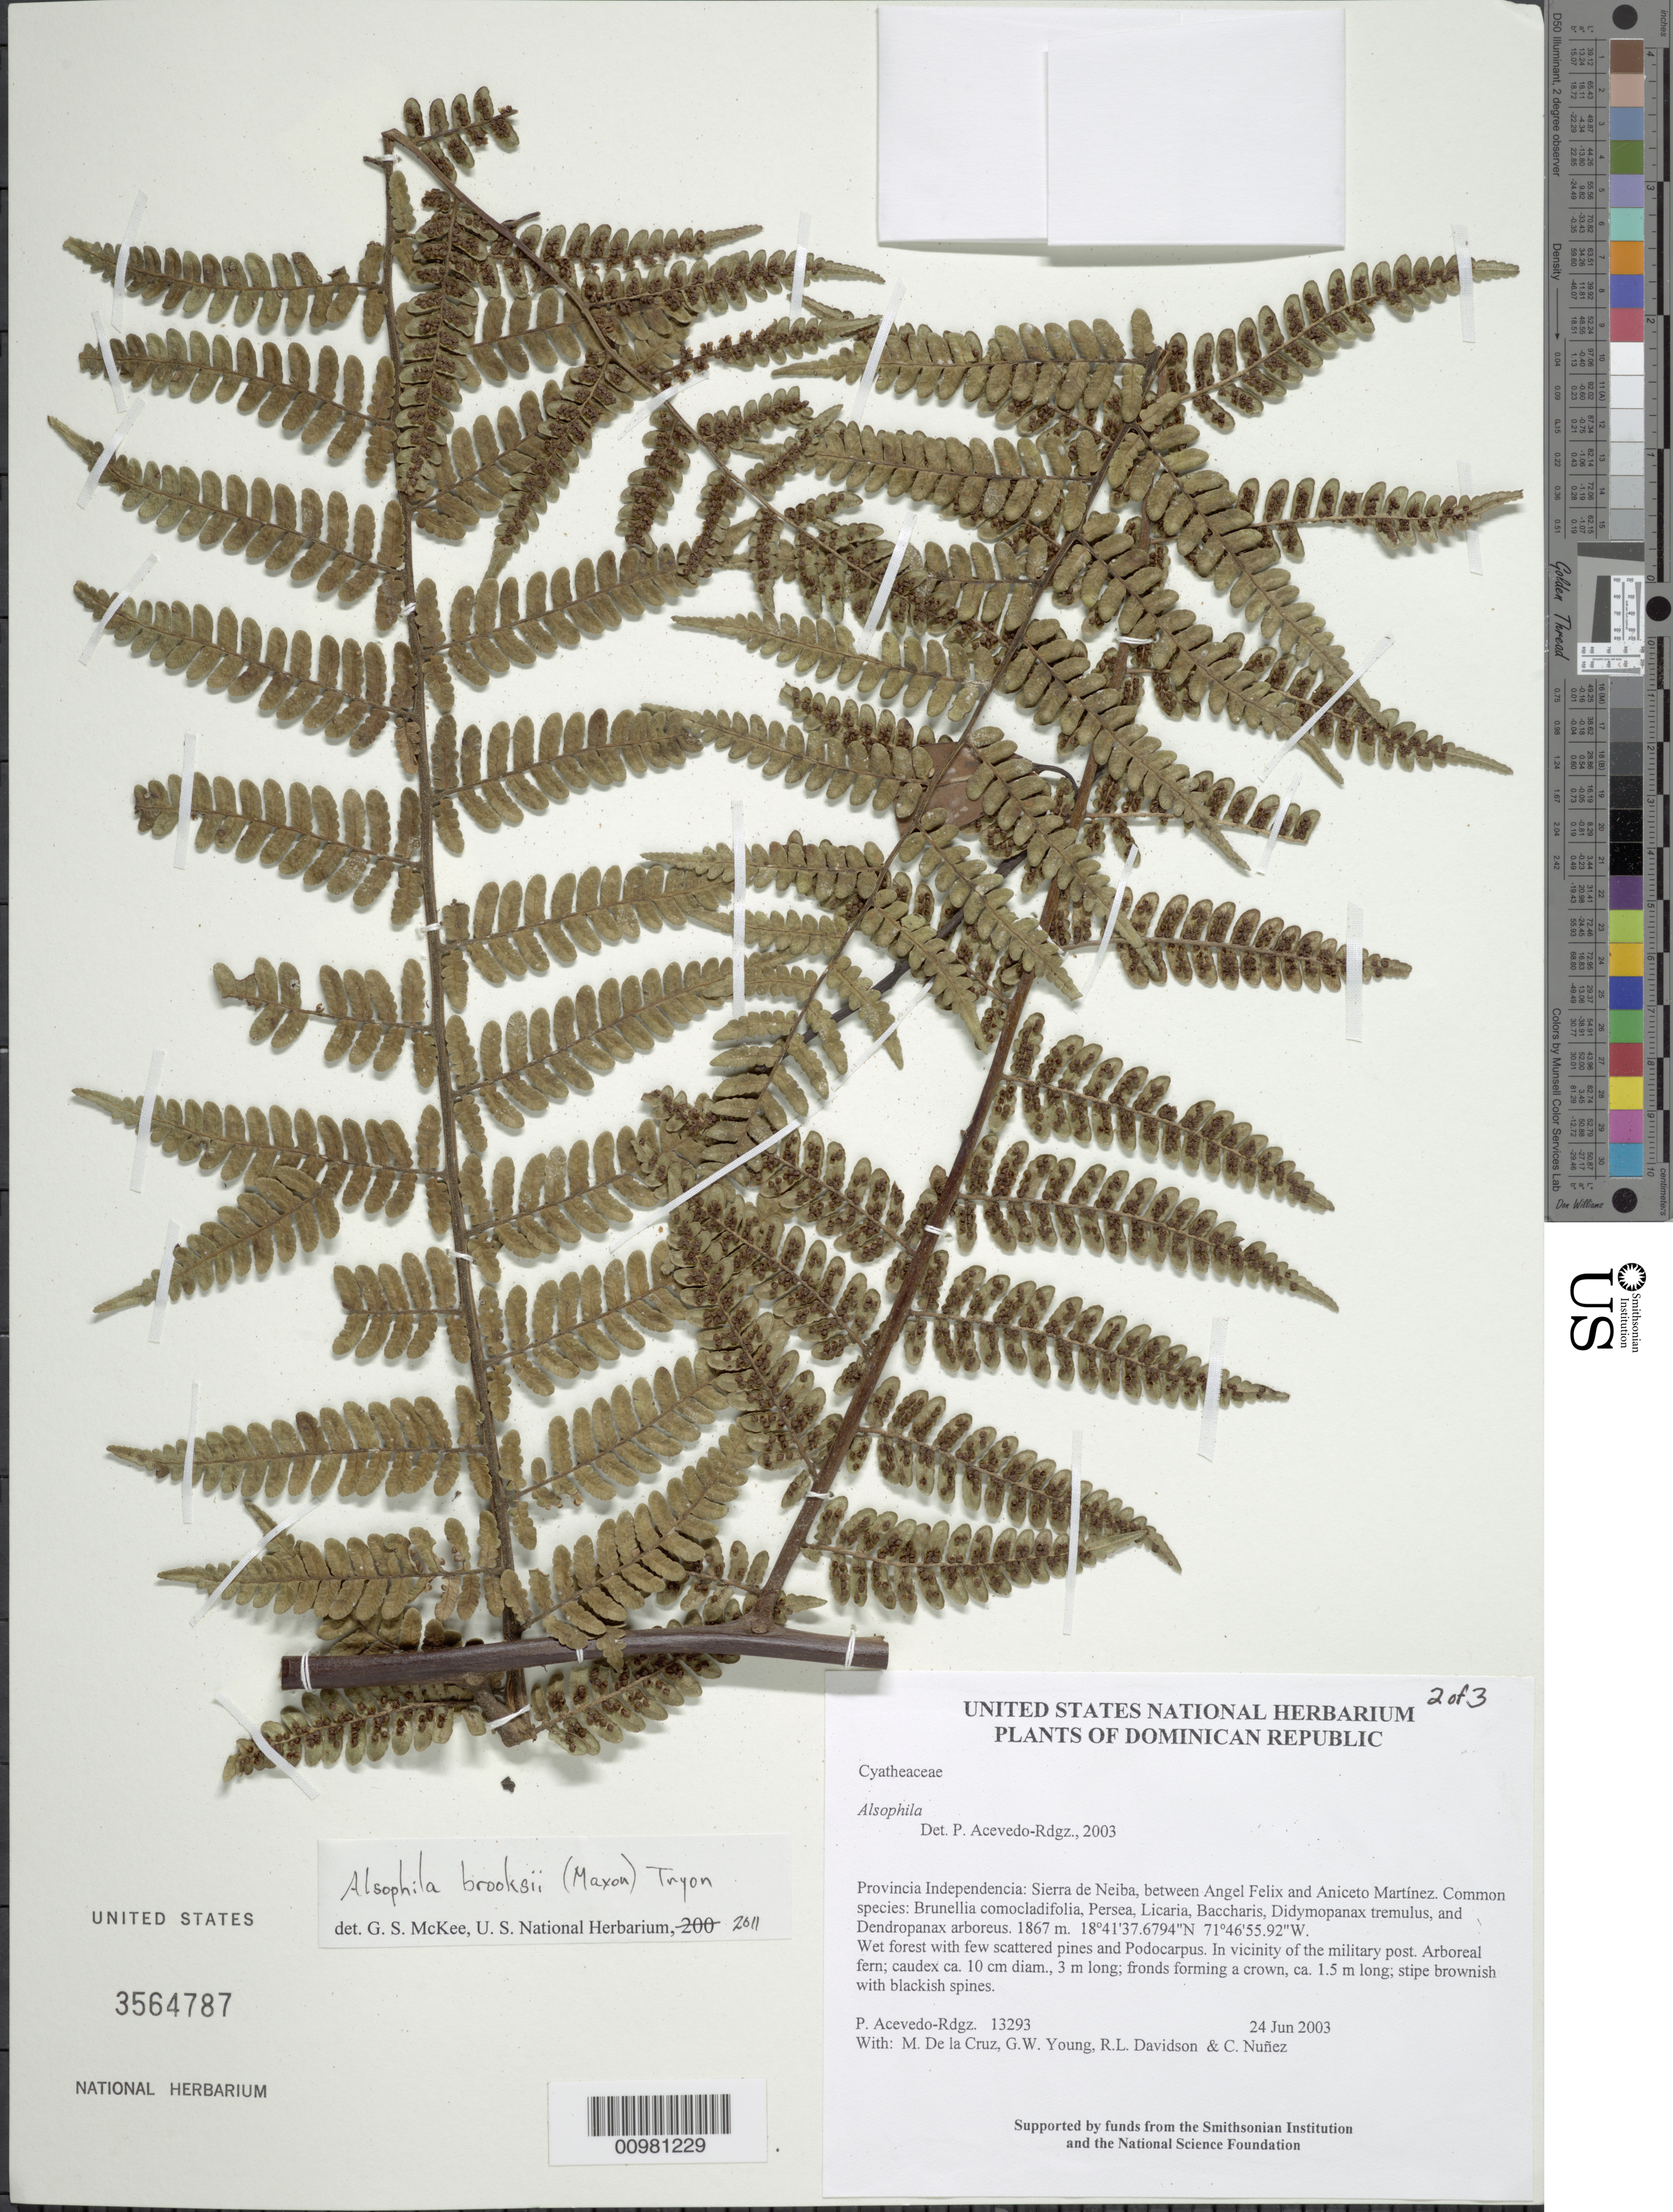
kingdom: Plantae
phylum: Tracheophyta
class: Polypodiopsida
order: Cyatheales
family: Cyatheaceae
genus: Alsophila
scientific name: Alsophila brooksii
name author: (Maxon) R.M. Tryon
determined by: McKee, G. S., (US), NMNH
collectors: P. Acevedo-Rodr., M. de la Cruz, J. Rawlins, G. Young, R. Davidson & C. Nunez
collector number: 13293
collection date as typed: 24 Jun 2003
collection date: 2003-06-24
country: Dominican Republic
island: Hispaniola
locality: Provincia Independencia: Sierra de Neiba, between Angel Felix and Aniceto Martínez. Common species: Brunellia comocladifolia, Persea, Licaria, Baccharis, Didymopanax tremulus, and Dendropanax arboreus.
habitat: Wet forest with few scattered pines and Podocarpus. In vicinity of the military post.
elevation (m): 1867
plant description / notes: US, K, MO, NY, P, B, GH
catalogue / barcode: US 3564787